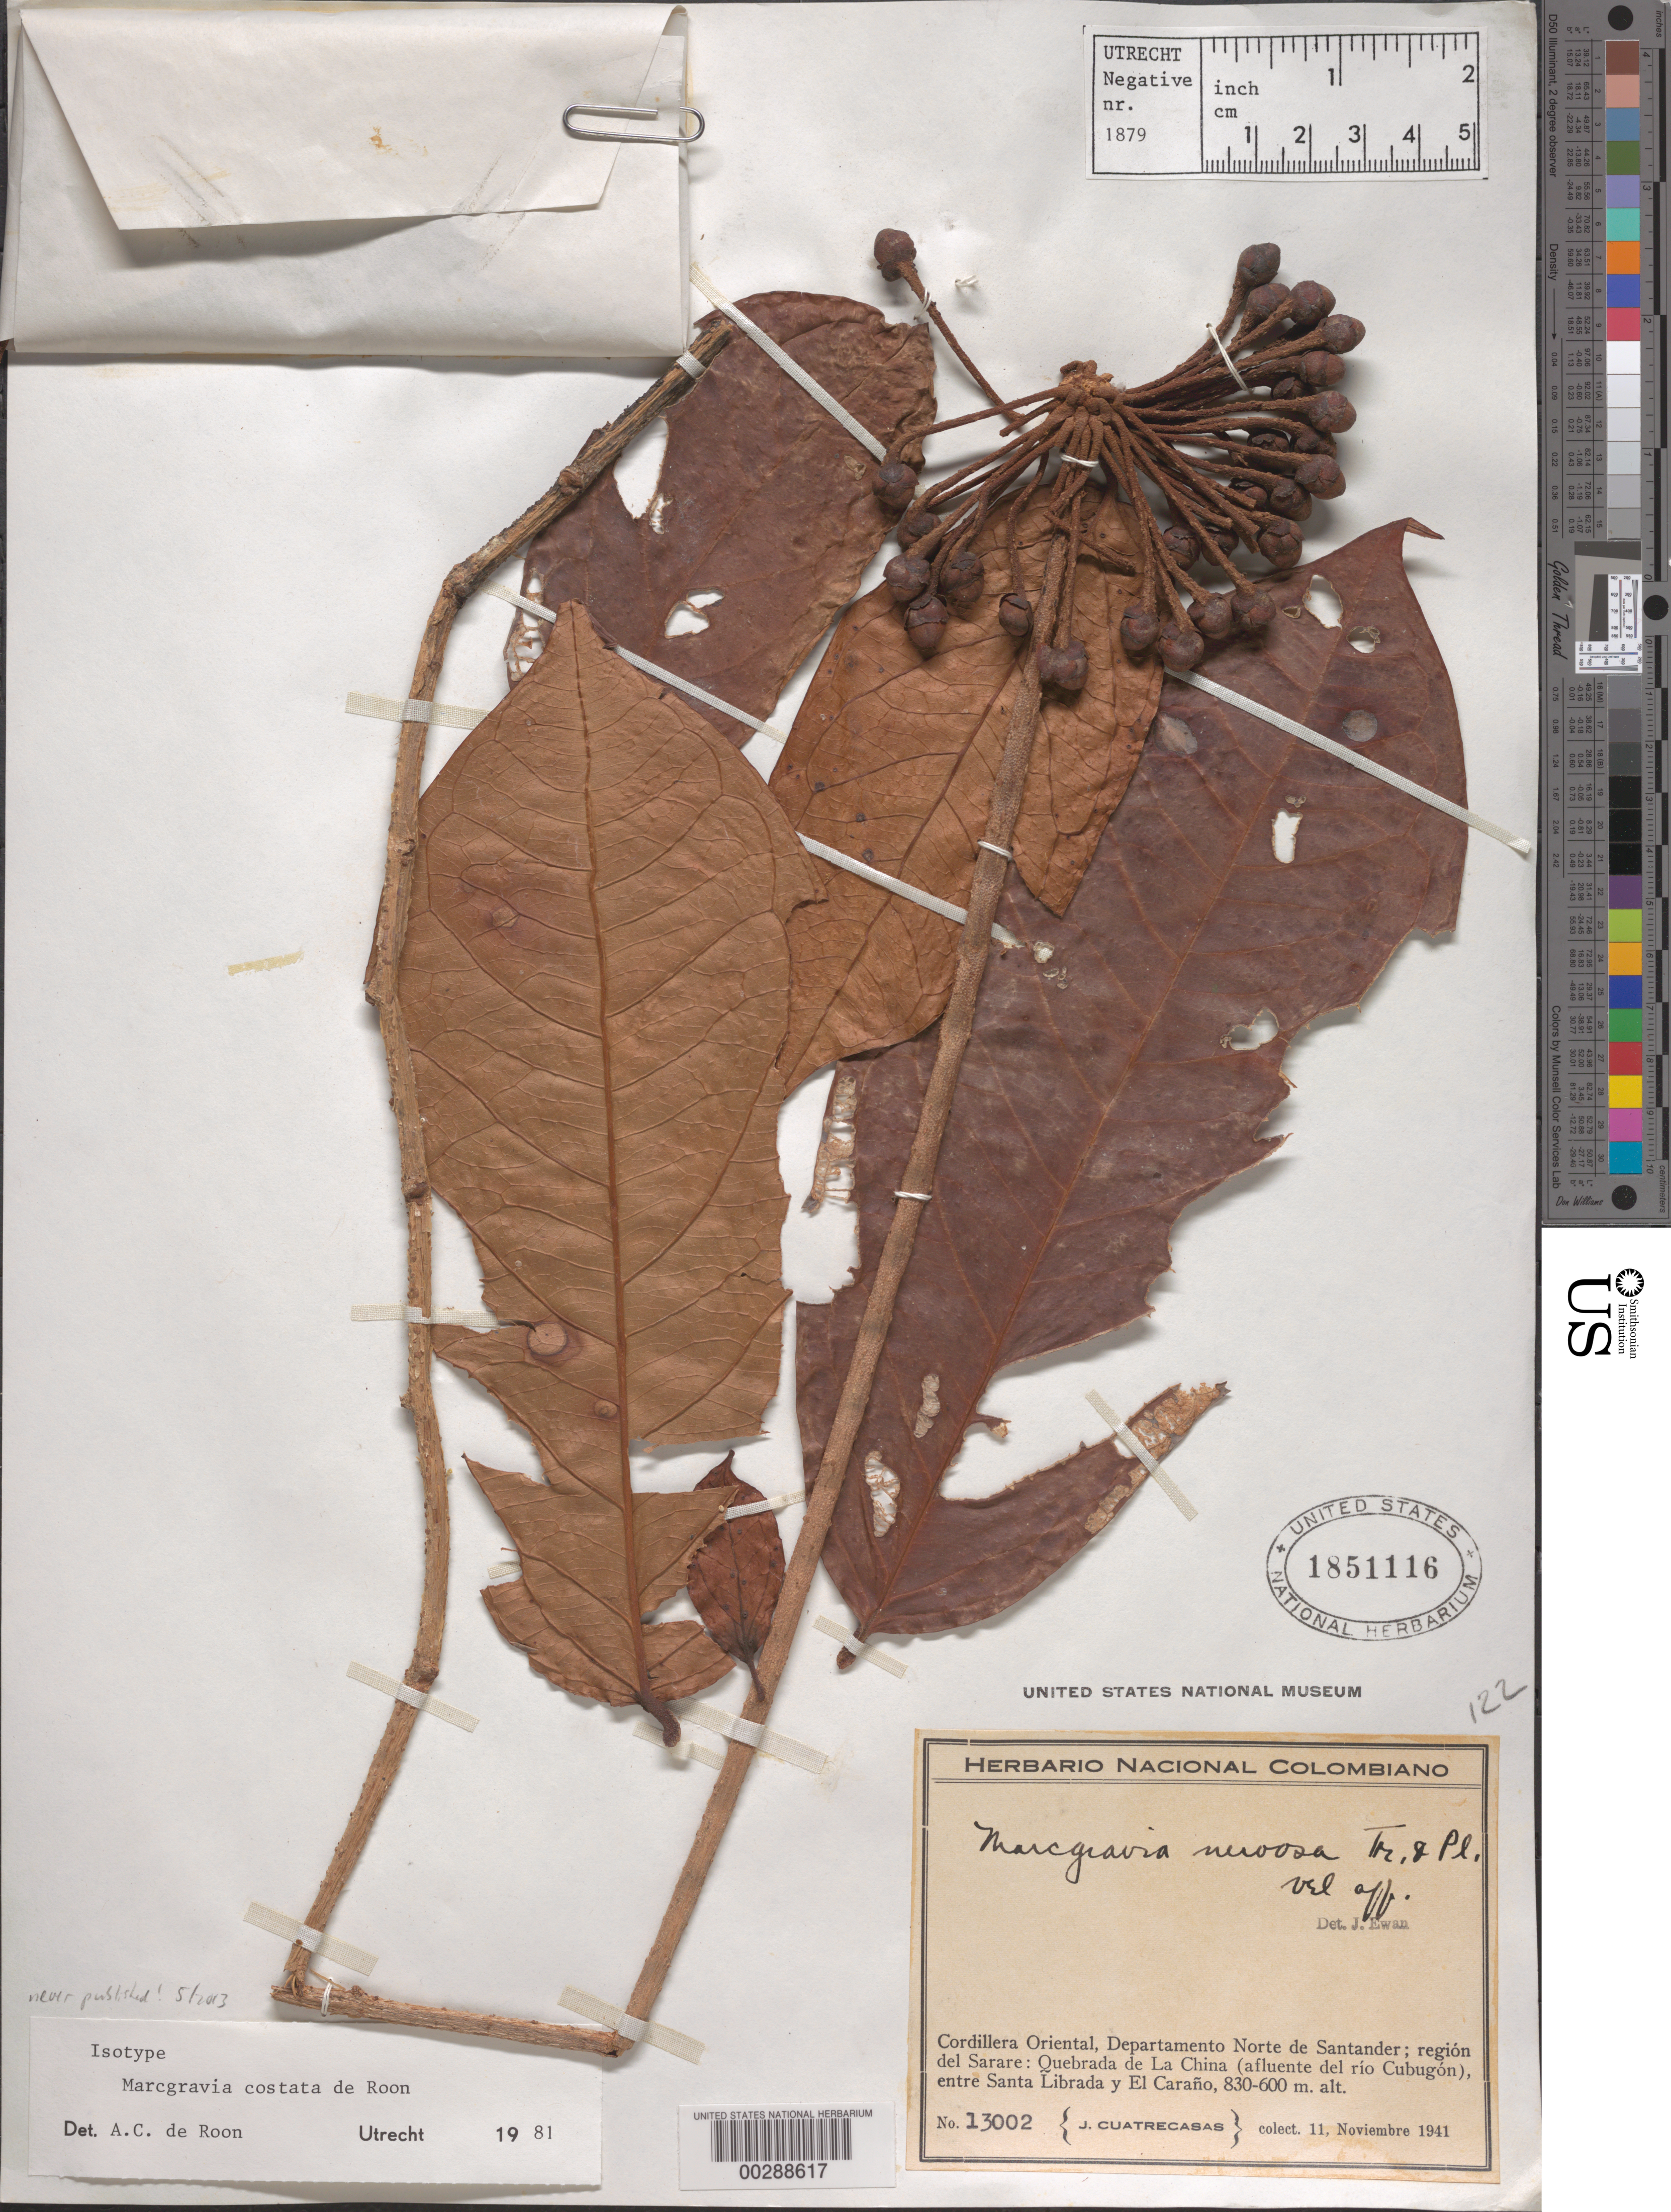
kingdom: Plantae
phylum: Tracheophyta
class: Magnoliopsida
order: Ericales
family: Marcgraviaceae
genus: Marcgravia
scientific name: Marcgravia sp.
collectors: J. Cuatrecasas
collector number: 13002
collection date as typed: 11 Nov 1941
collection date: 1941-11-11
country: Colombia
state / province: Norte de Santander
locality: Cordillera Oriental, Sarare region, Quebrada de la China, tributary of Rio Cubugon, between Santa Librada and El Carano.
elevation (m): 600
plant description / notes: Specimen annotated by A.C. de Roon (1981) as isotype of "Marcgravia costata de Roon"; name never published (as of May 2013), specimen re-filed in main herbarium.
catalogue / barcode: US 1851116